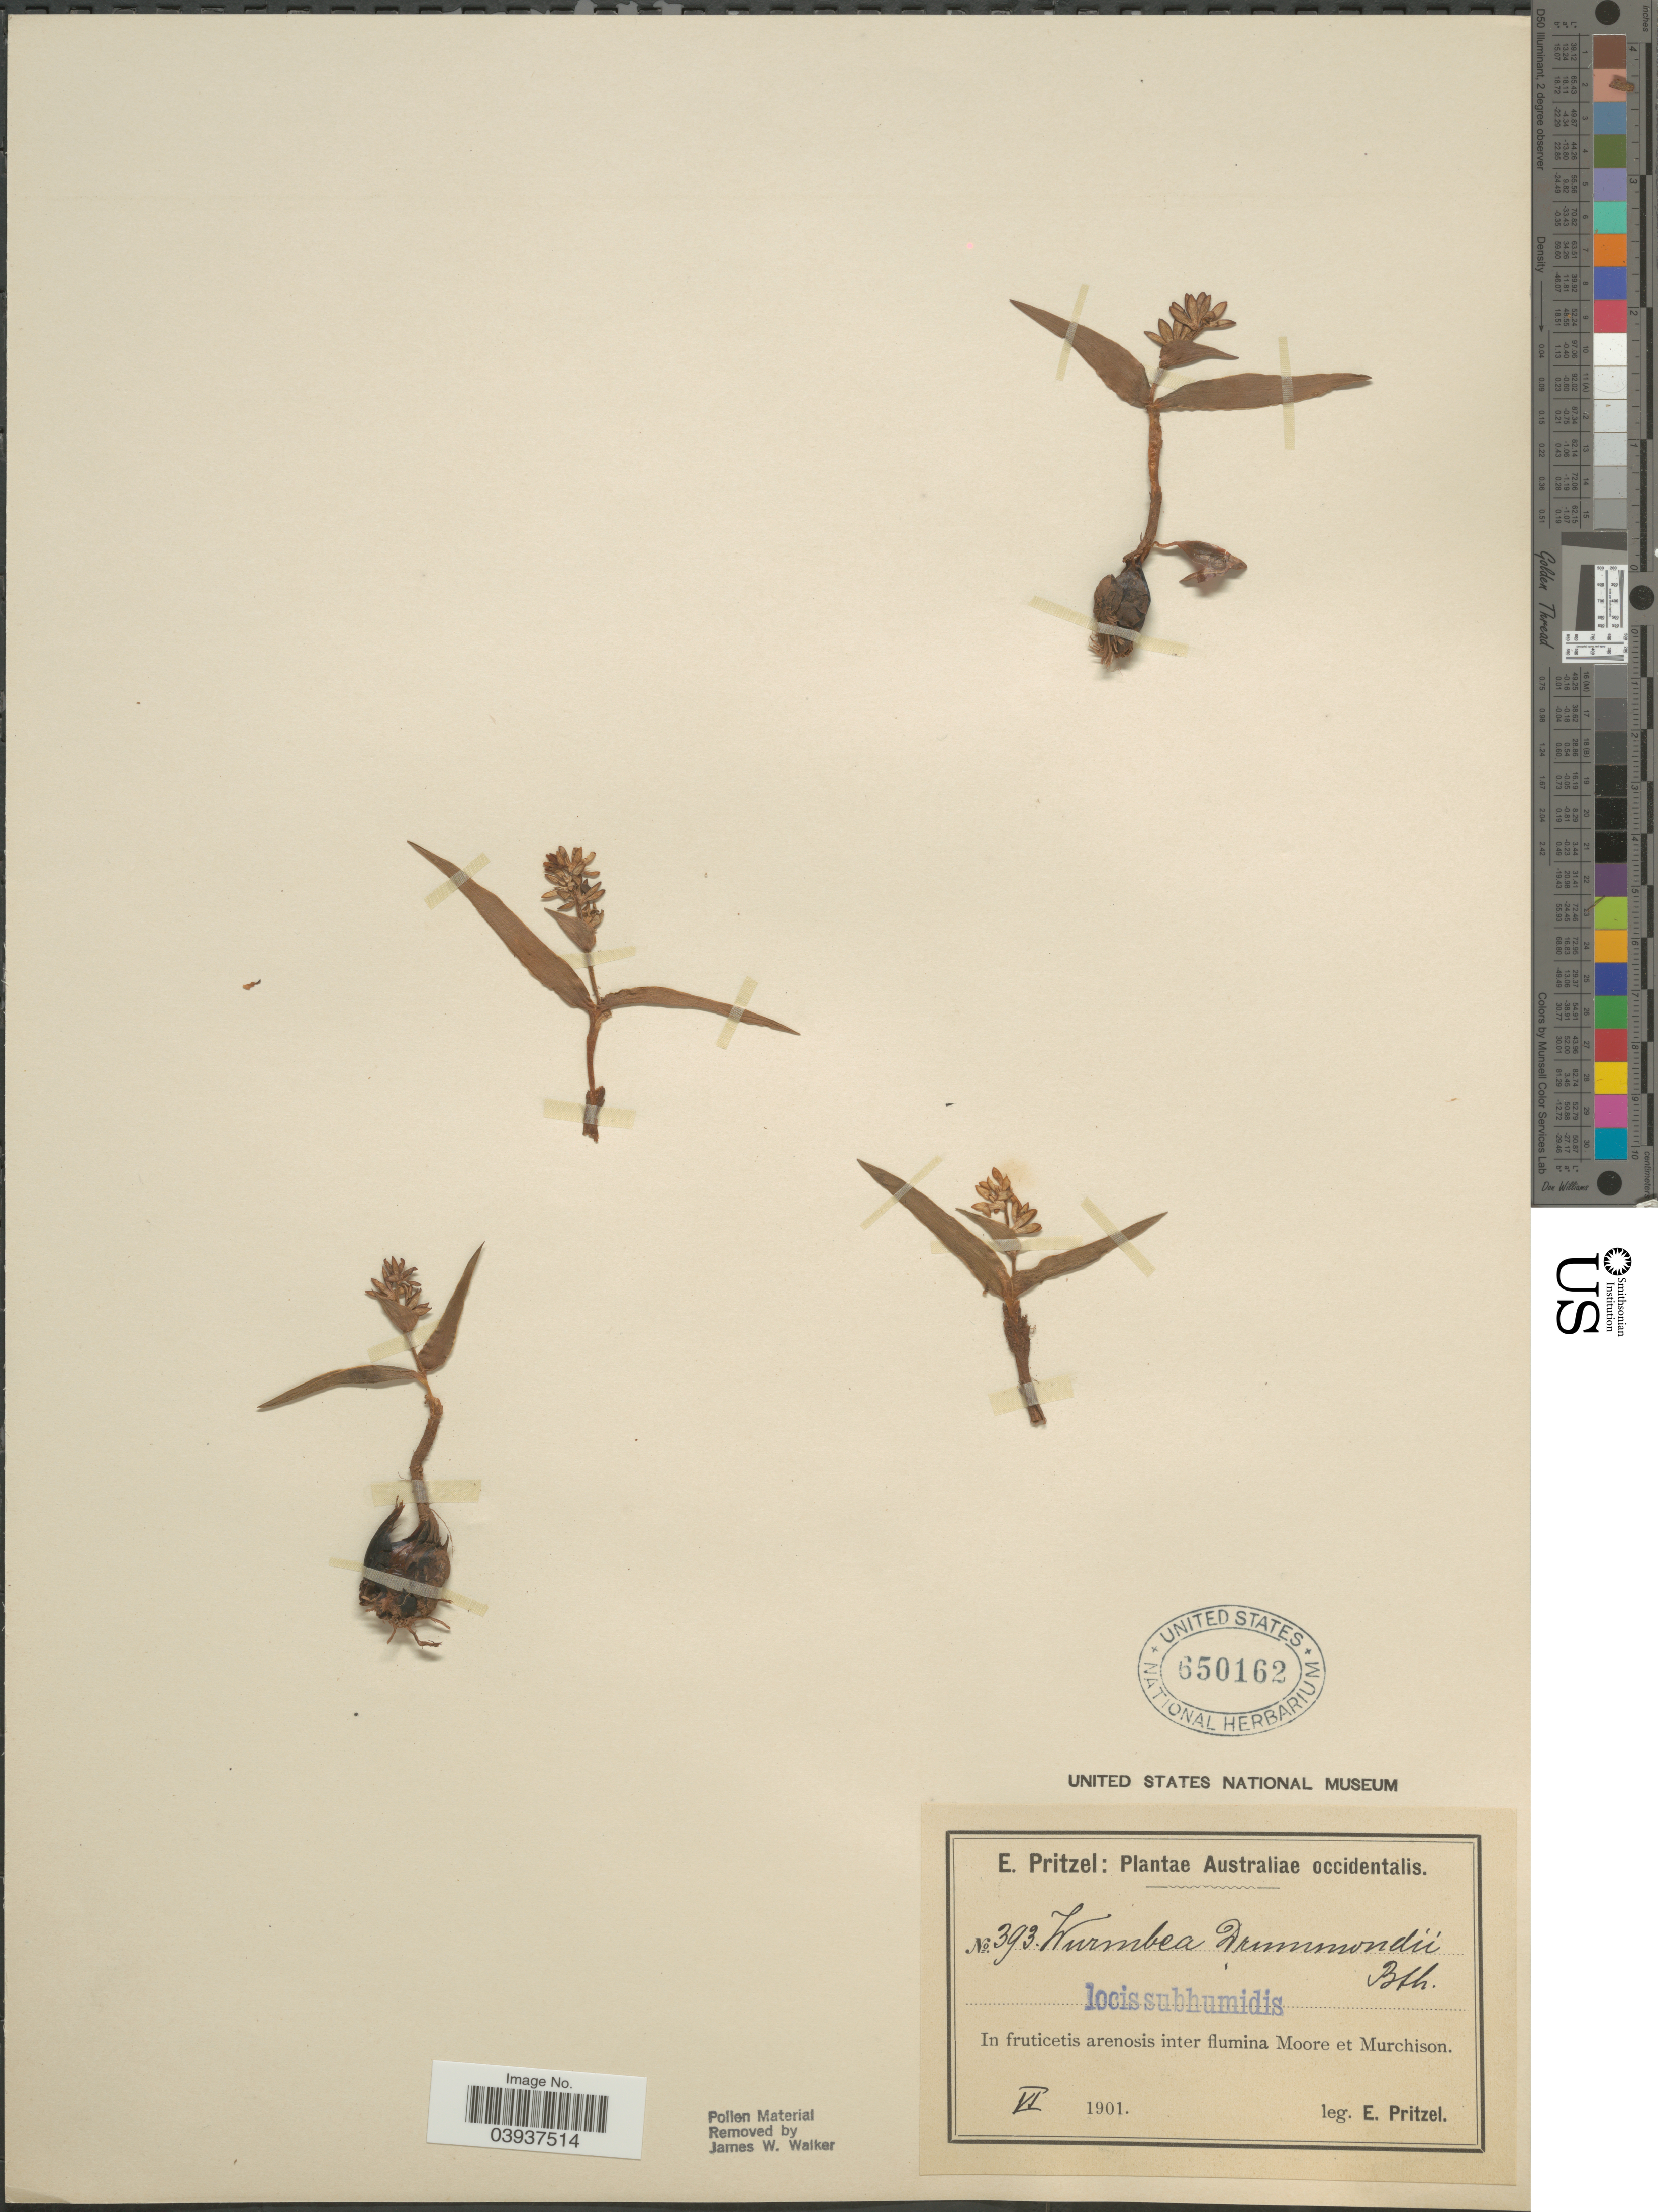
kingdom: Plantae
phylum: Tracheophyta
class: Liliopsida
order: Liliales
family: Colchicaceae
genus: Wurmbea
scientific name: Wurmbea drummondii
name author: Benth.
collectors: E. G. Pritzel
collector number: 393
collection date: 1901-06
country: Australia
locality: Australiae occidentalis. Locis subhumidis. In fruticetis arenosis inter flumina Moore et Murchison.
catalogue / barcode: US 650162